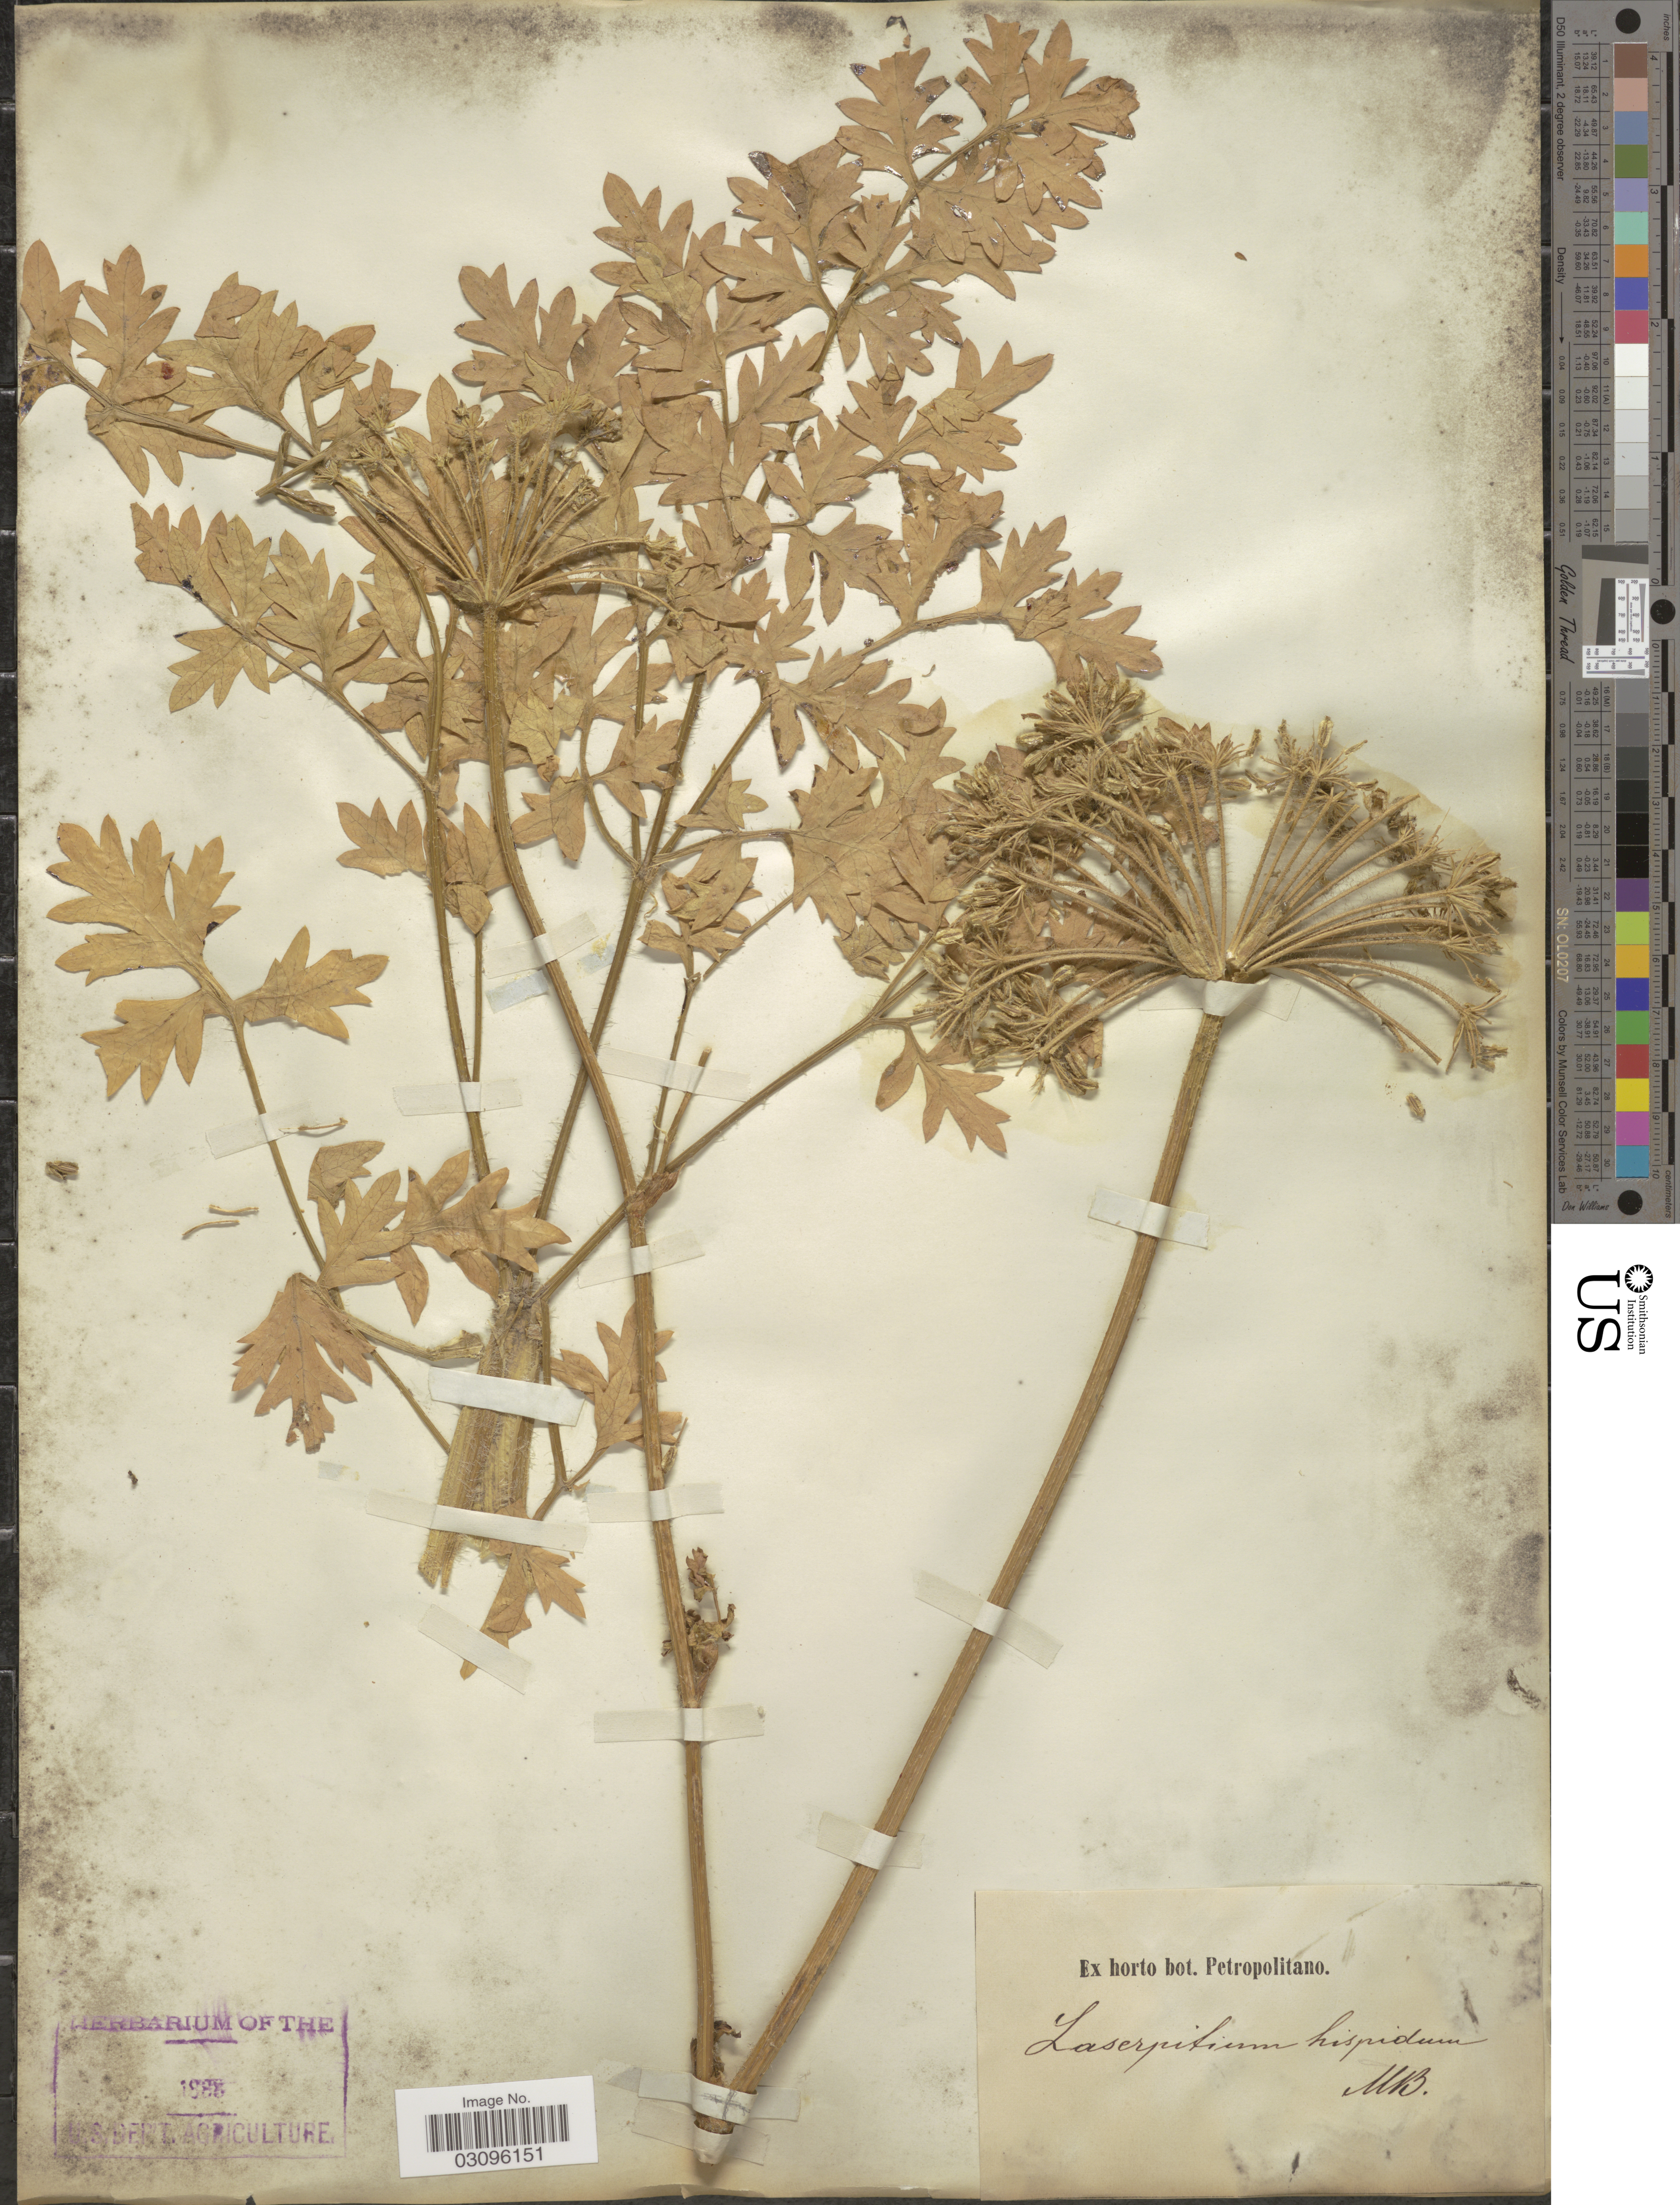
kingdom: Plantae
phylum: Tracheophyta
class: Magnoliopsida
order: Apiales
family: Apiaceae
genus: Laserpitium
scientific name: Laserpitium hirsutum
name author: Lam.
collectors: ex Horto Bot. Petropolitano